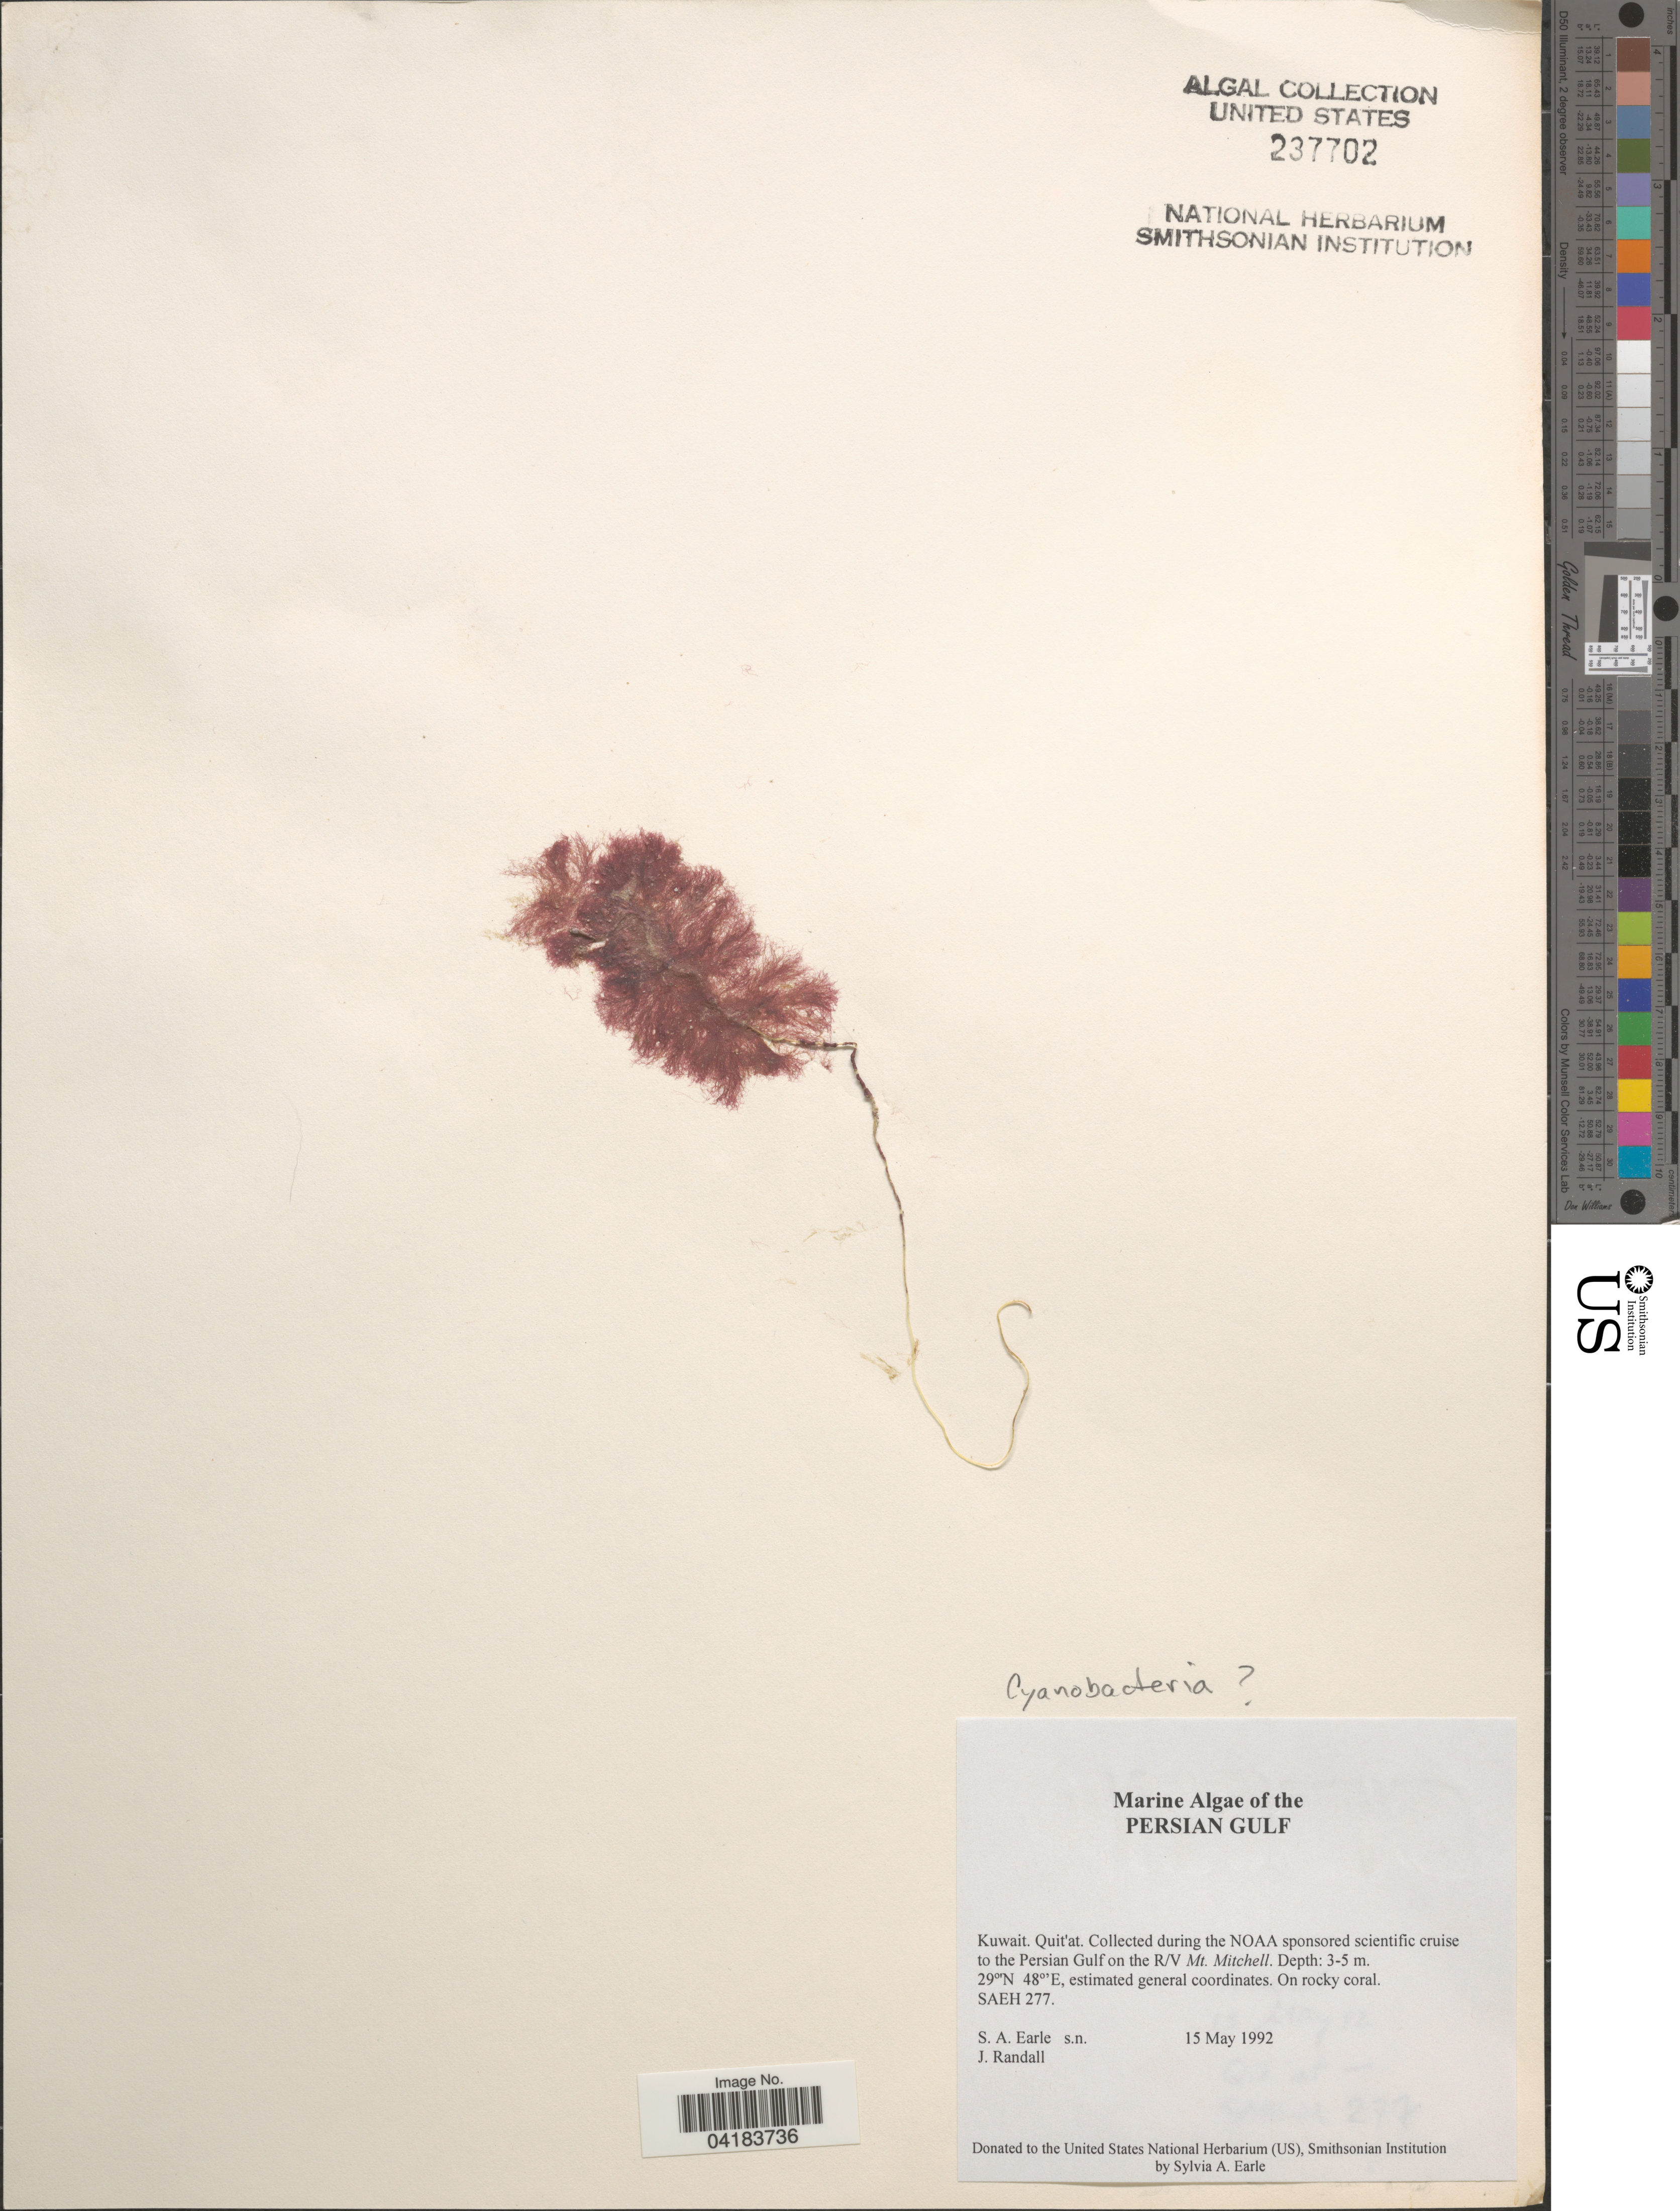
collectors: S. A. Earle & J. Randall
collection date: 1992-05-15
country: Kuwait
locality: Persian Gulf. Quit'at. Scientific cruise to the Persian Gulf on the R/V Mt. Mitchell.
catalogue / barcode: US 237702